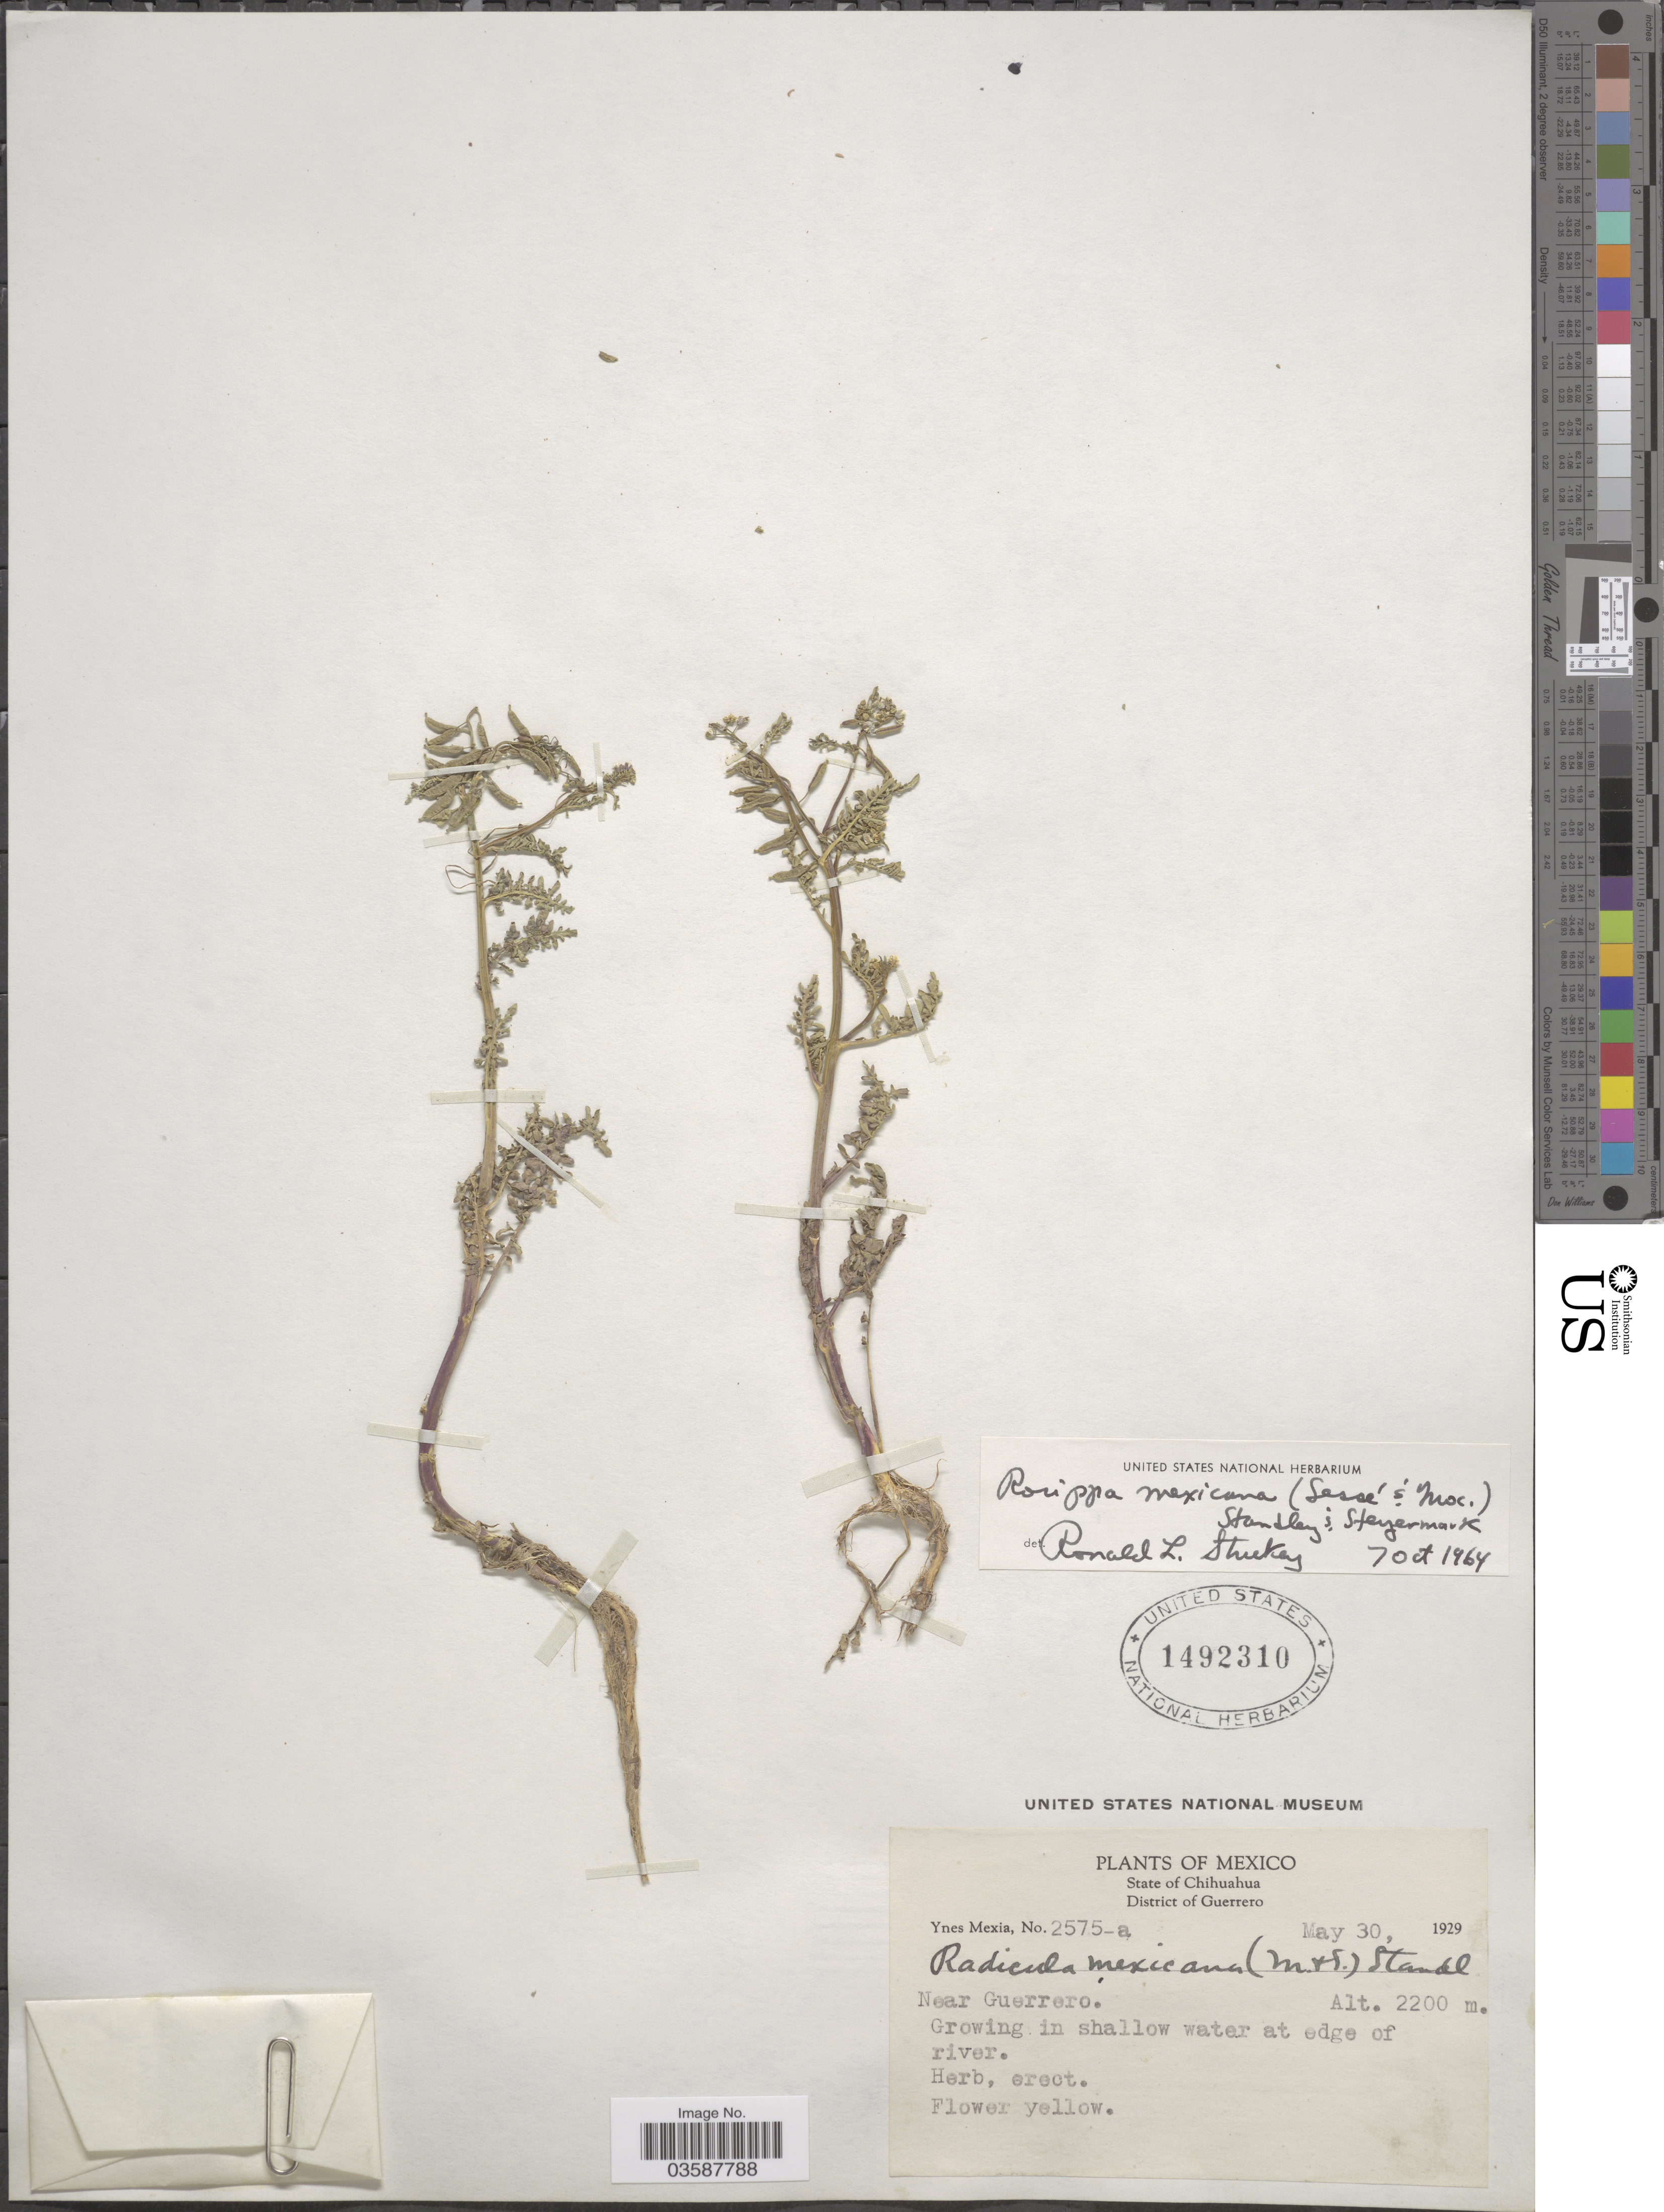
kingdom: Plantae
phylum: Tracheophyta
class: Magnoliopsida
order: Brassicales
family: Brassicaceae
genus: Rorippa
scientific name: Rorippa mexicana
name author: (Moc.) Standl. & Steyerm.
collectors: Y. Mexia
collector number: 2575-a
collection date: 1929-05-30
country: Mexico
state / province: Chihuahua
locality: District of Guerrero. Near Guerrero.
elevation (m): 2200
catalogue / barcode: US 1492310